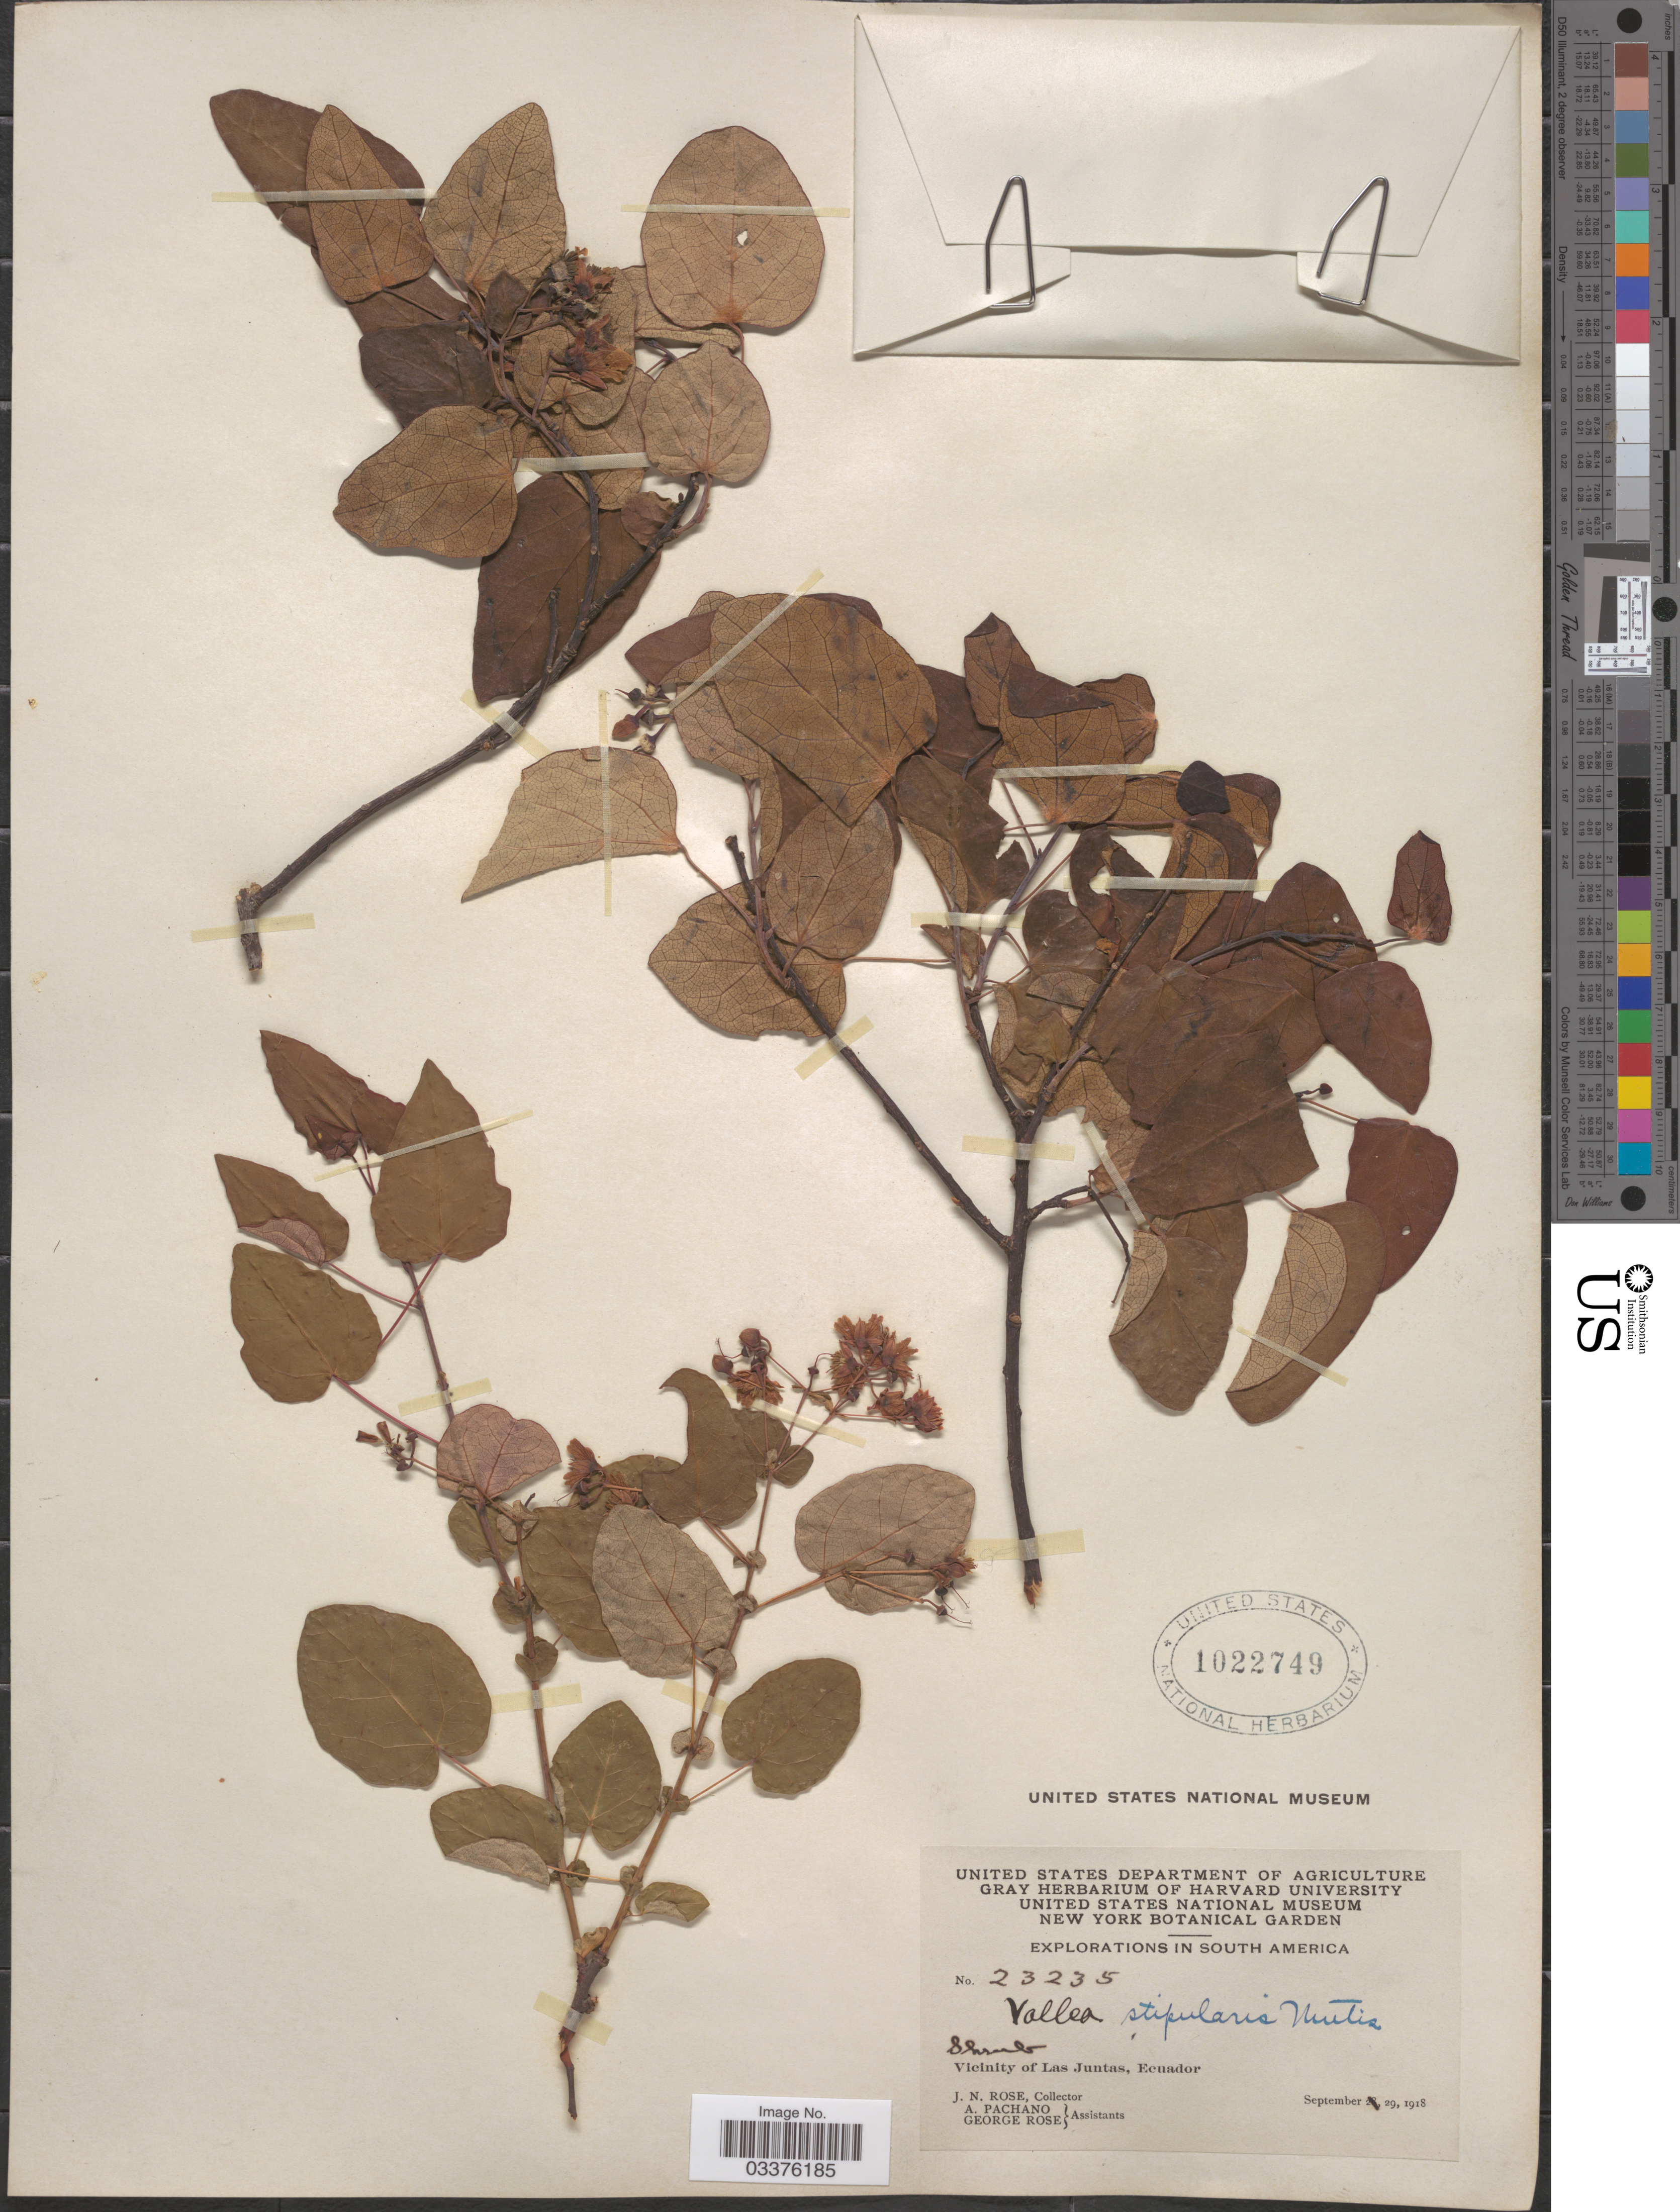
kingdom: Plantae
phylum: Tracheophyta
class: Magnoliopsida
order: Oxalidales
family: Elaeocarpaceae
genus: Vallea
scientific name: Vallea pubescens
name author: Kunth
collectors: J. N. Rose, A. Pachano & G. Rose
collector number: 23235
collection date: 1918-09-29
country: Ecuador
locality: Vicinity of Las Juntas.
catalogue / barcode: US 1022749